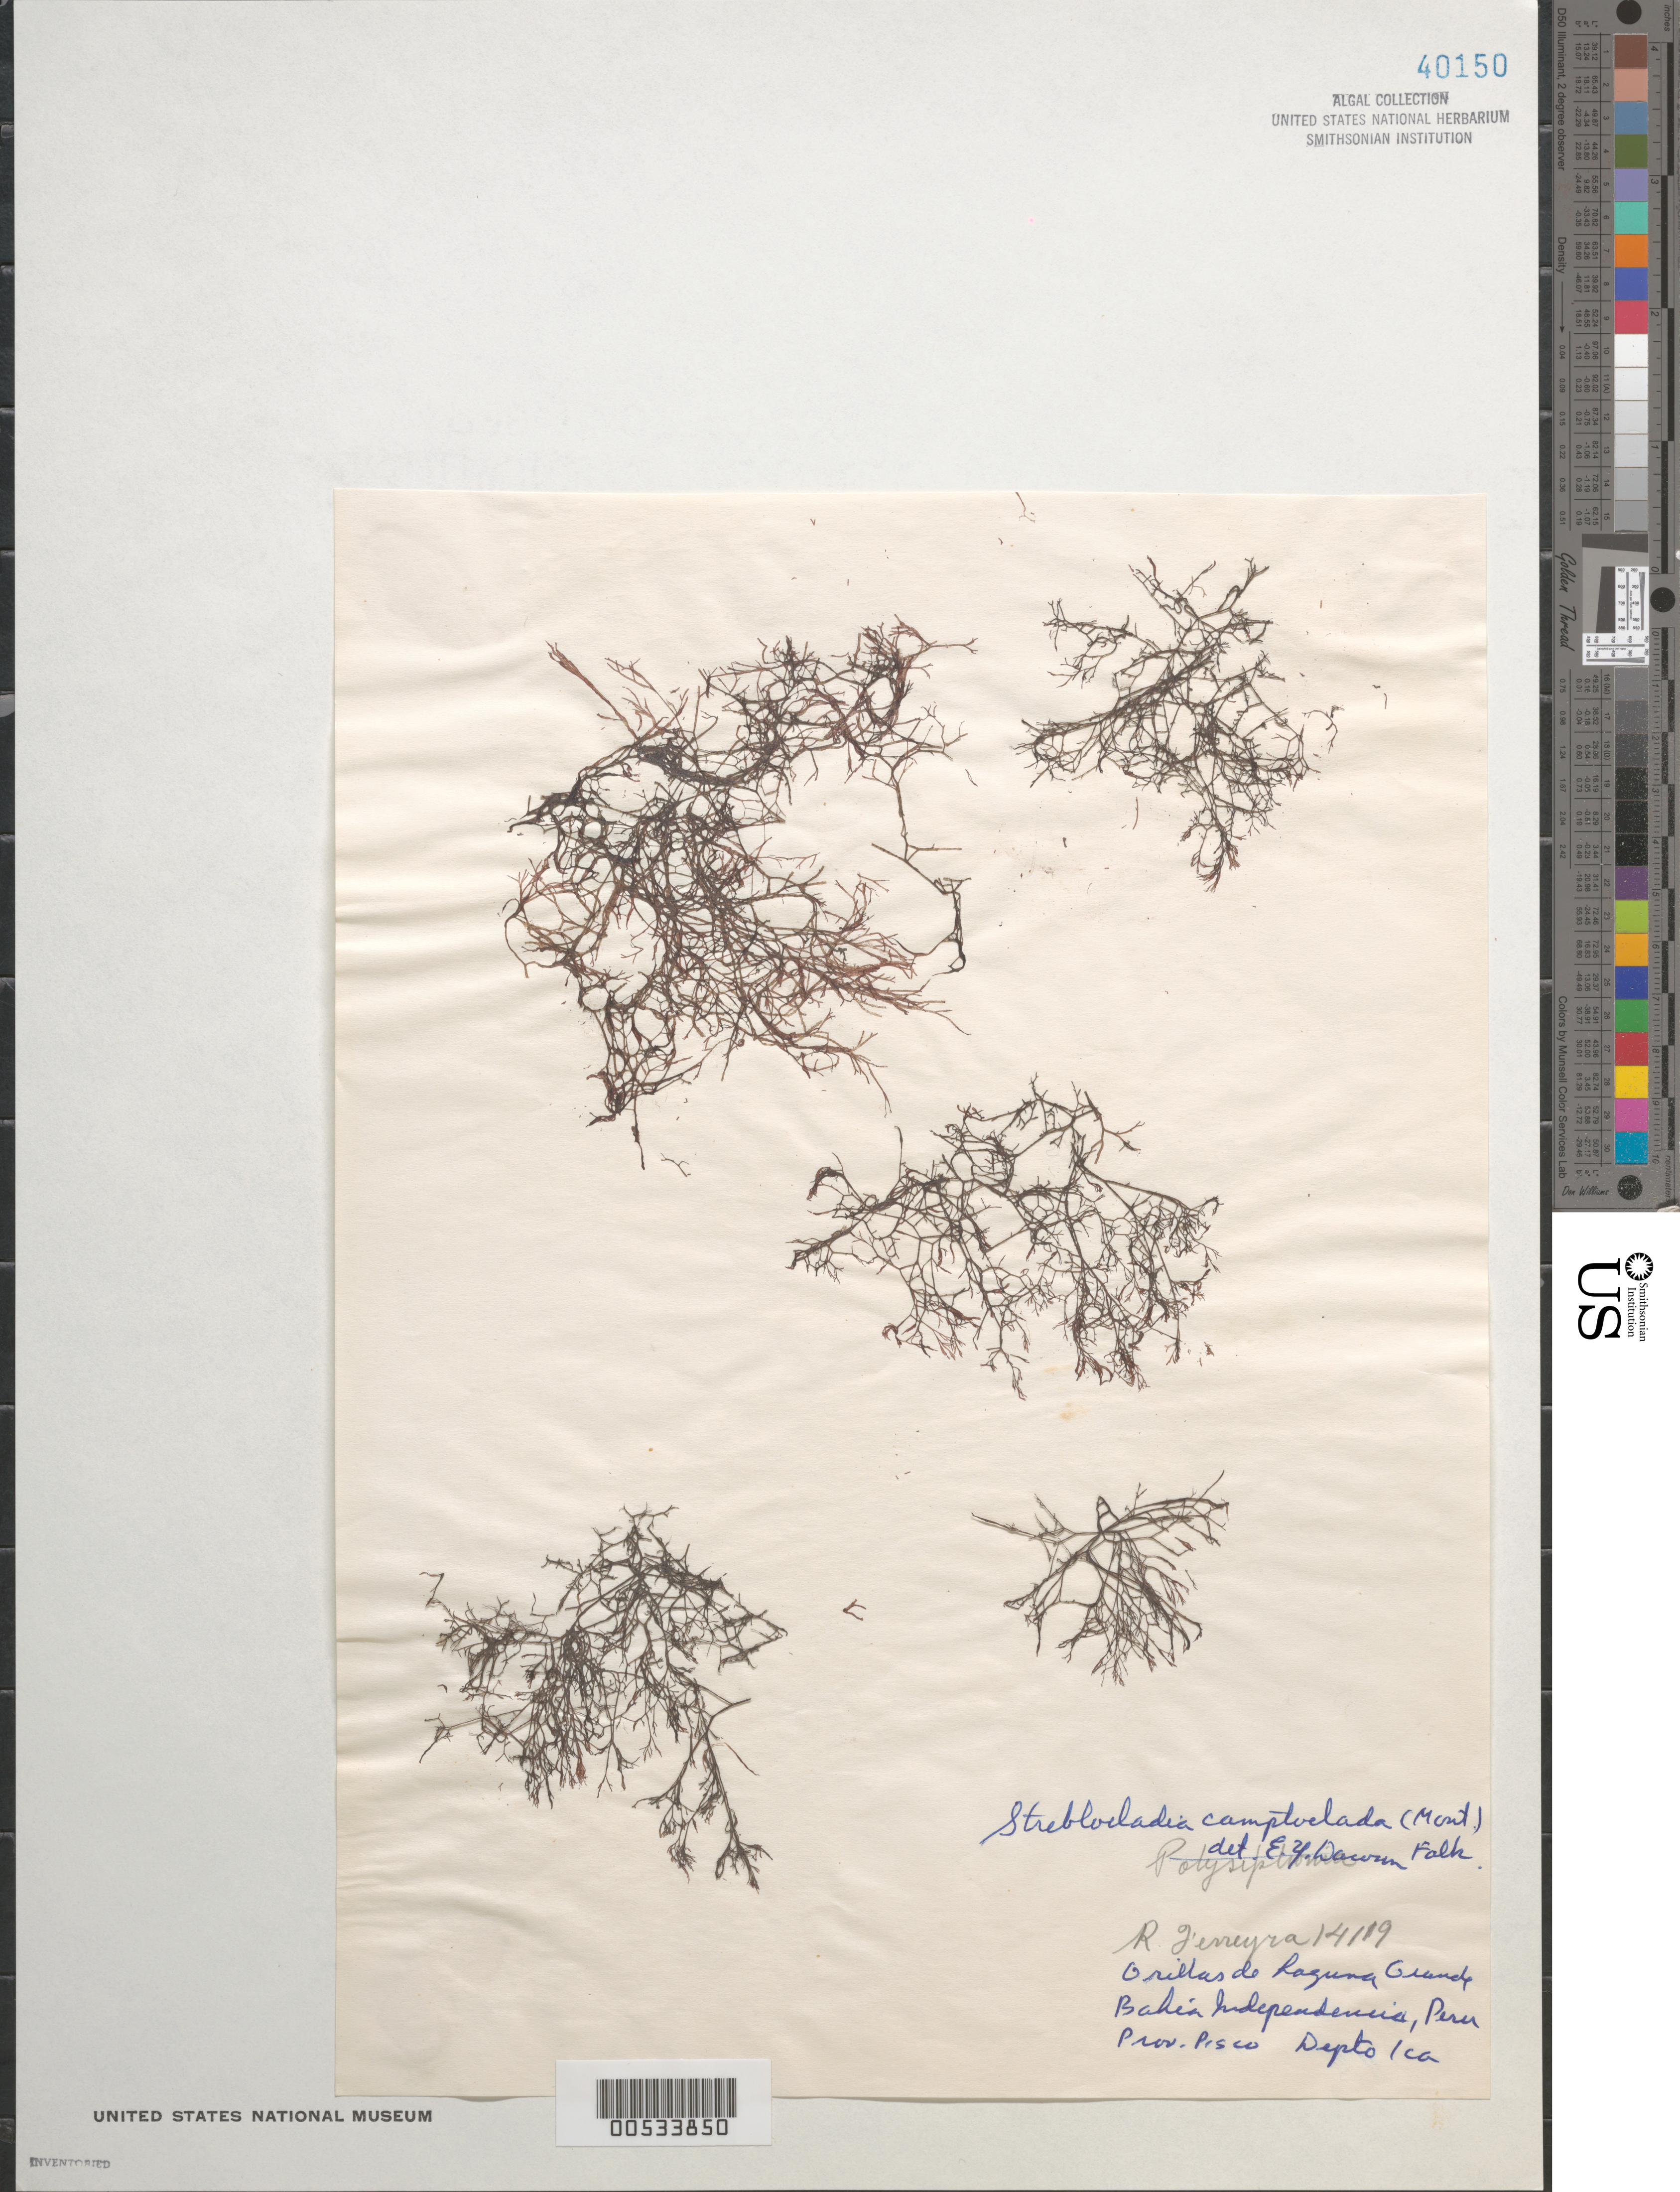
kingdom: Plantae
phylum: Rhodophyta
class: Florideophyceae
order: Ceramiales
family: Rhodomelaceae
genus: Streblocladia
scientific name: Streblocladia camptoclada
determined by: Dawson, E. Y.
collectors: R. A. Ferreyra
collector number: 14119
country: Peru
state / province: Ica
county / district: Pisco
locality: Laguna Grande, Bahía Independencia, Prov. Pisco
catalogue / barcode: US 40150